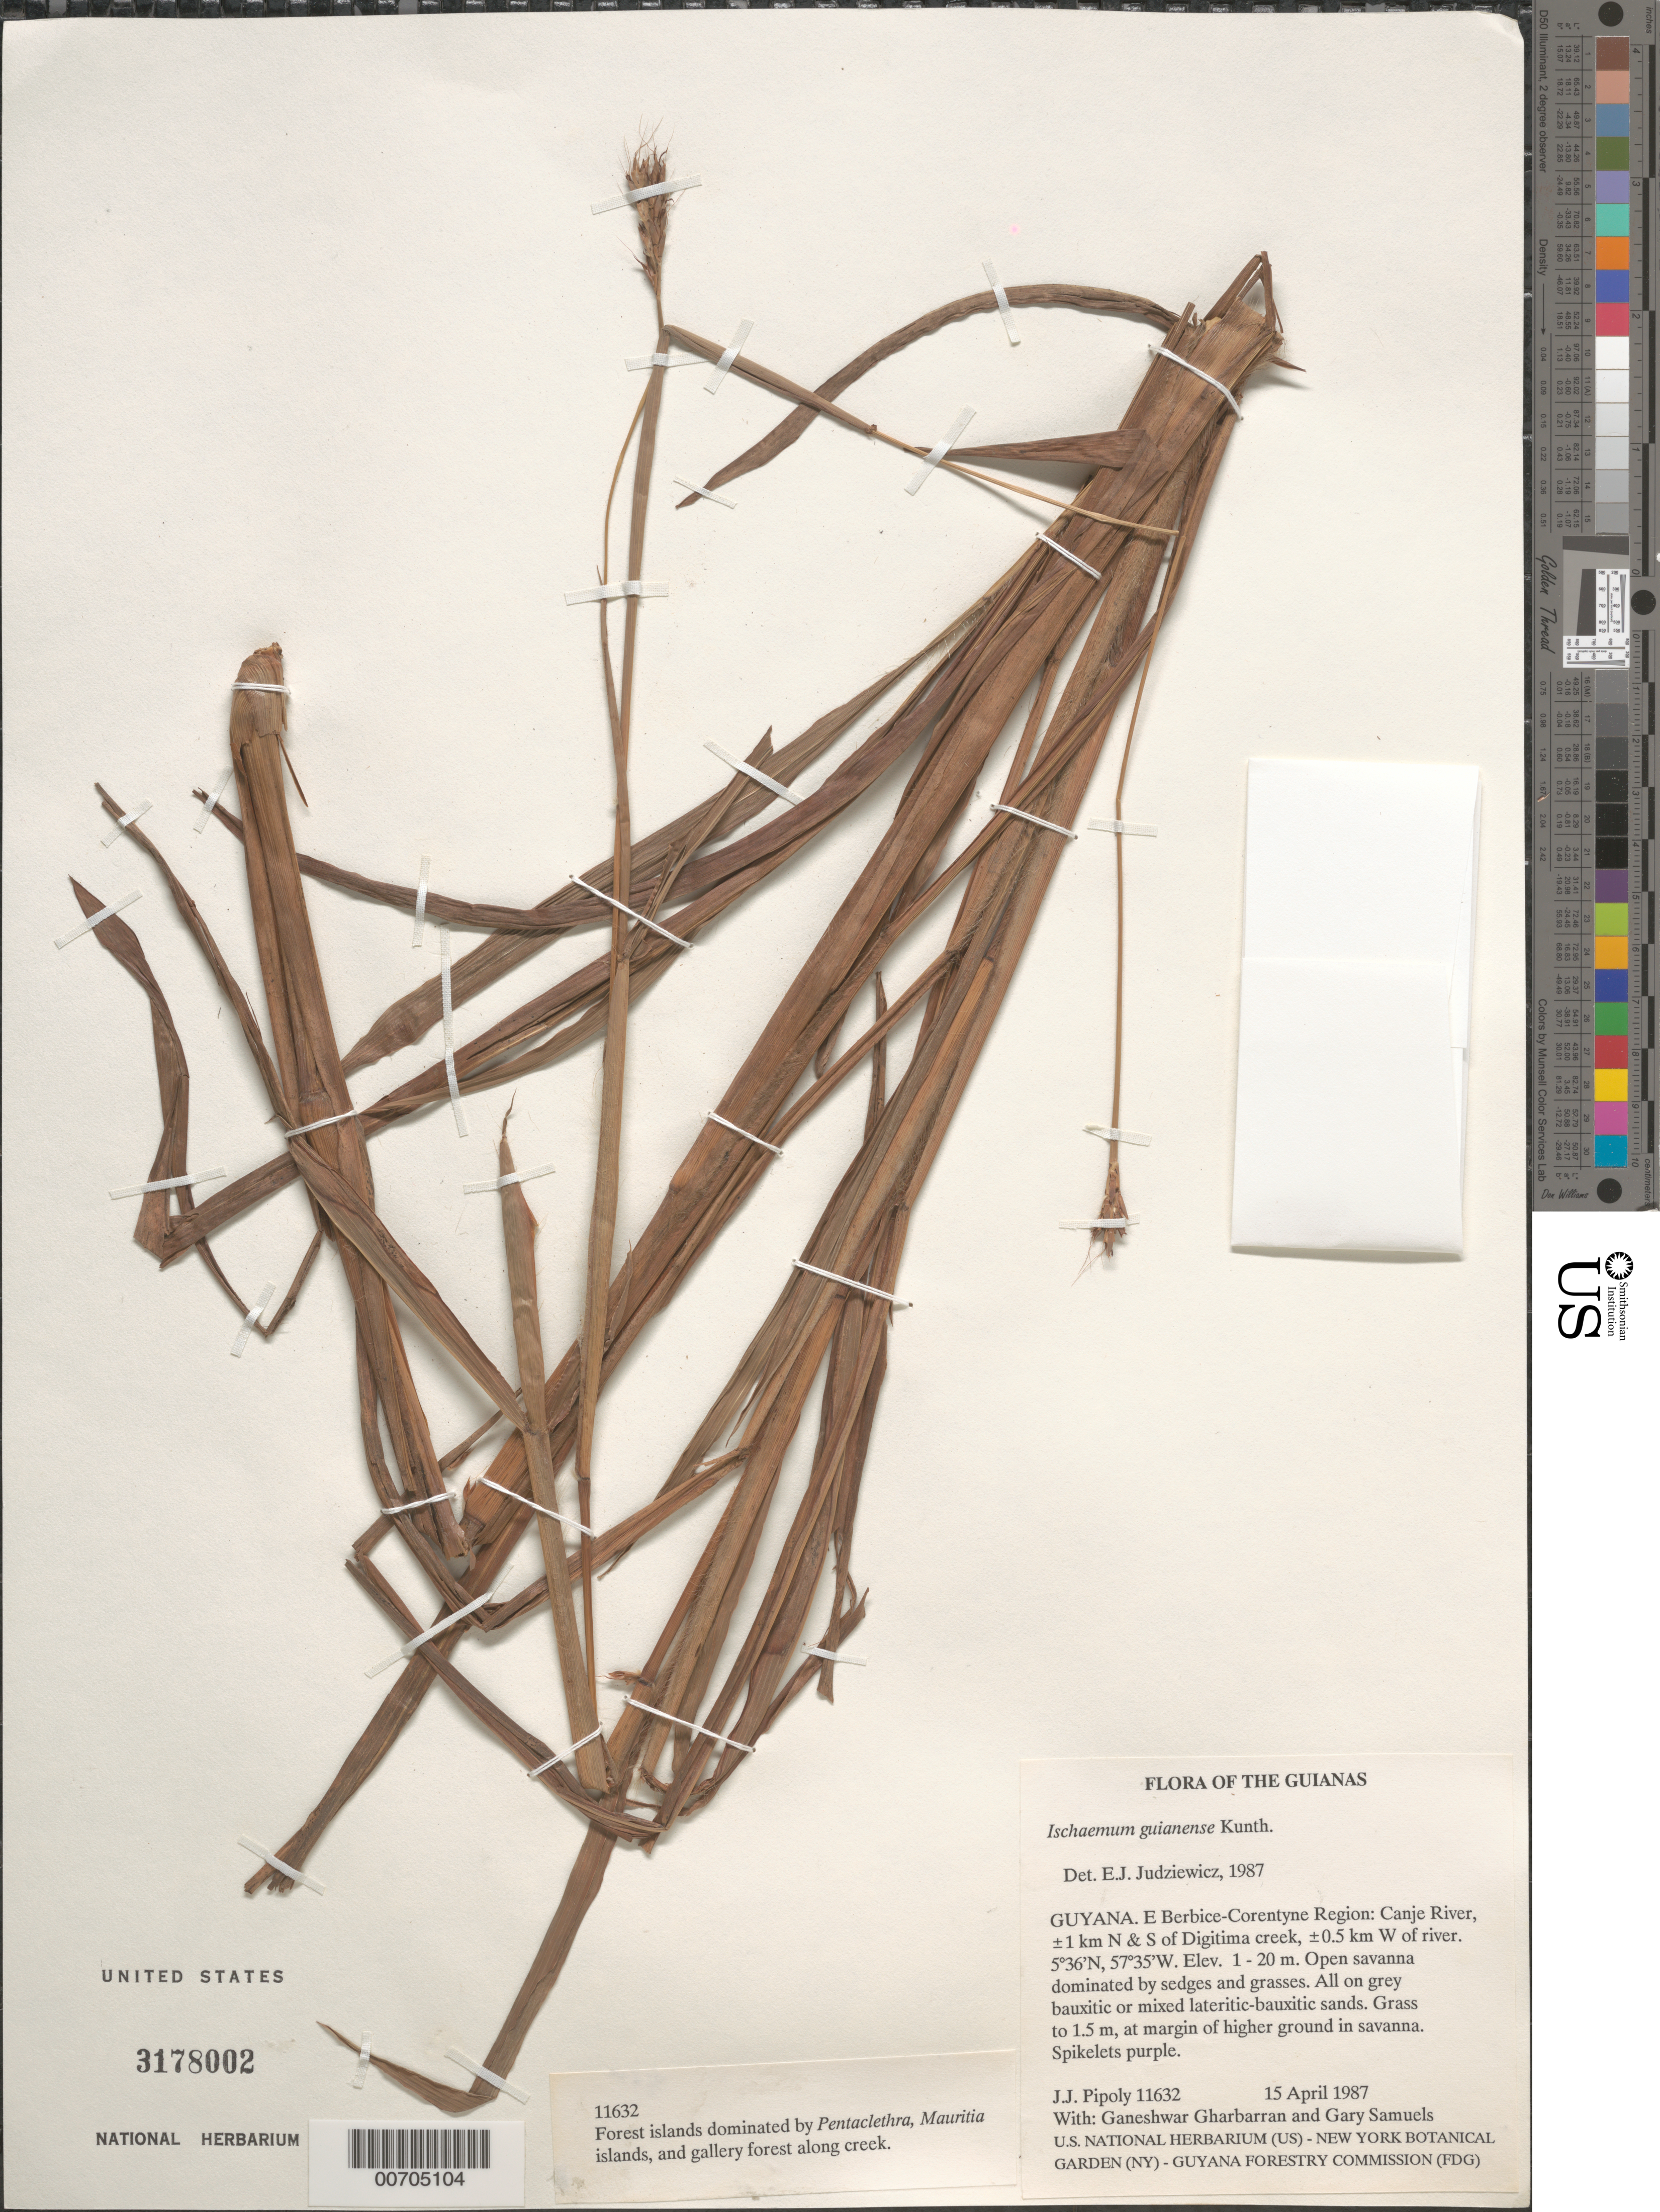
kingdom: Plantae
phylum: Tracheophyta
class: Liliopsida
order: Poales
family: Poaceae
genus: Ischaemum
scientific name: Ischaemum guianense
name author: Kunth ex Hack.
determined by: Judziewicz, E. J.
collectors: J. J. Pipoly, G. Gharbarran & G. Samuels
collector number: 11632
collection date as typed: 15 April 1987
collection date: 1987-04-15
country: Guyana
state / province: E. Berbice-Corentyne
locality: Canje River, ±1 km N & S of Digitima creek, ±0.5 km W of river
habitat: Open savanna dominated by sedges and grasses. All on grey bauxitic or mixed lateritic-bauxitic sands. Forest islands dominated by Pentaclethra, Mauritia islands, and gallery forest along creek.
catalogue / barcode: US 3178002